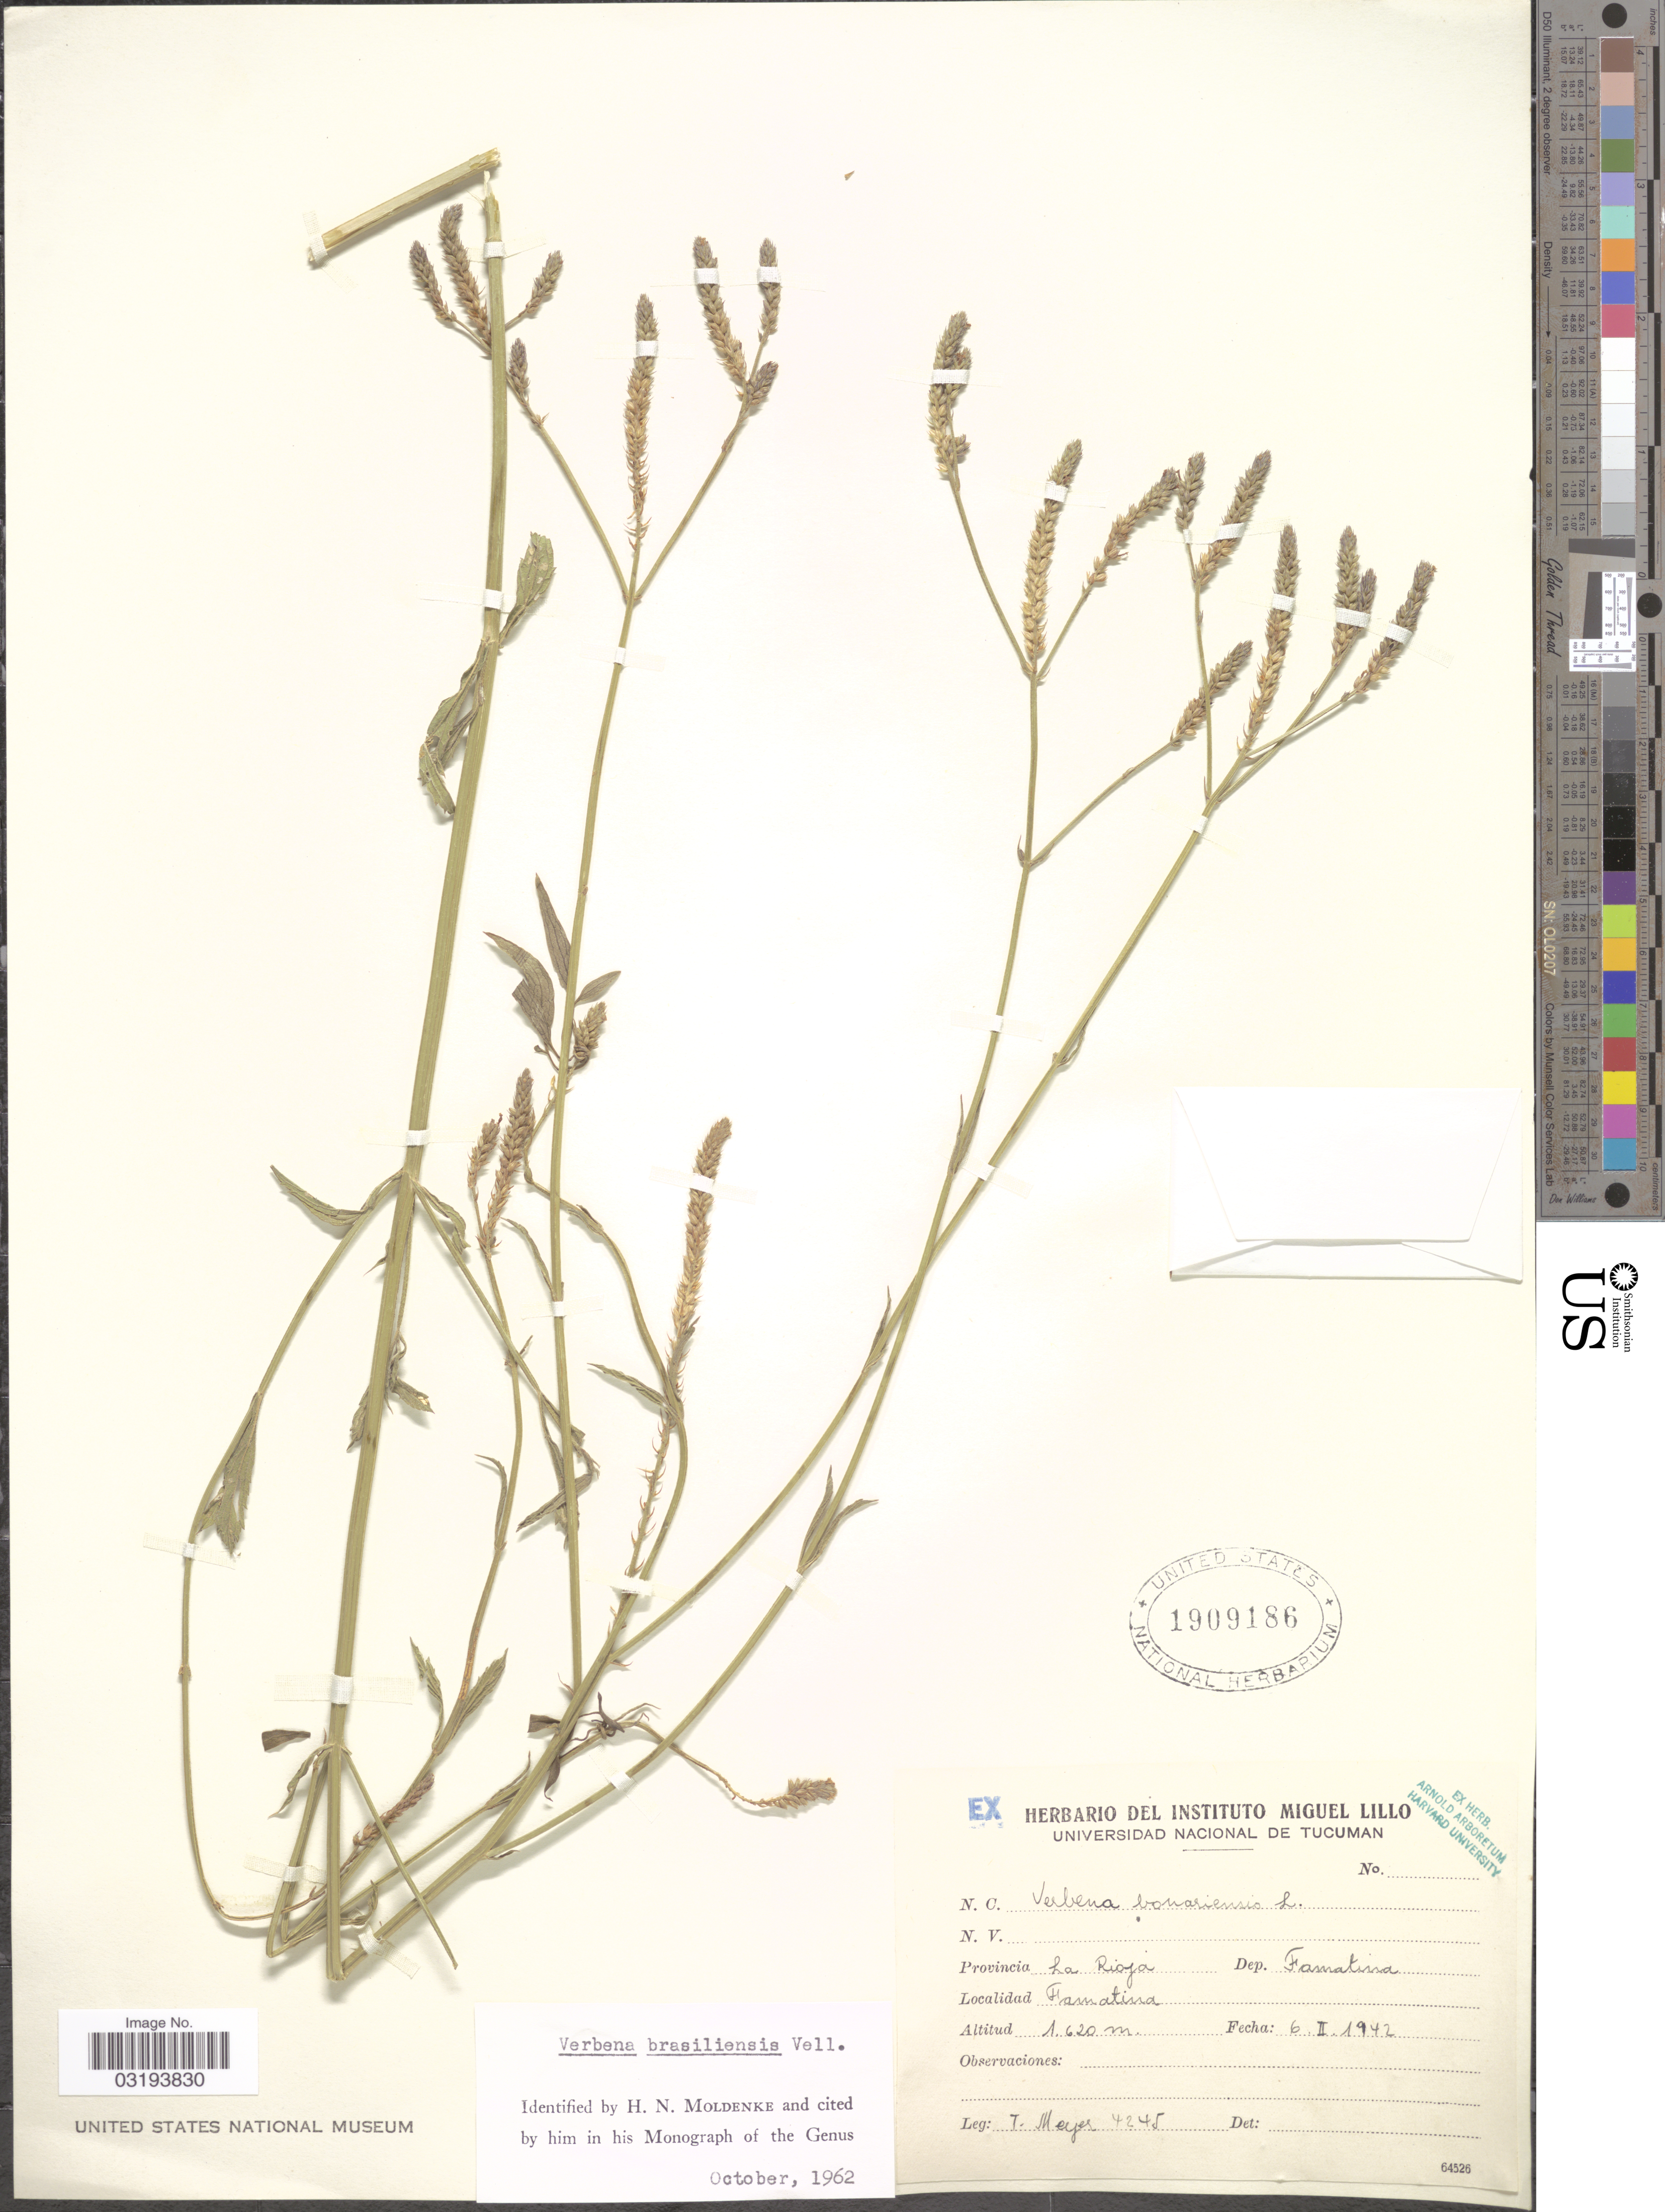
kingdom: Plantae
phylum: Tracheophyta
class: Magnoliopsida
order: Lamiales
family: Verbenaceae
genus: Verbena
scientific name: Verbena litoralis var. brevibracteata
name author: (Kuntze) N. O'Leary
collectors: T. Meyer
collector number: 4245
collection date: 1942-02-06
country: Argentina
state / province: La Rioja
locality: Dep. Famatina.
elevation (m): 1620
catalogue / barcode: US 1909186